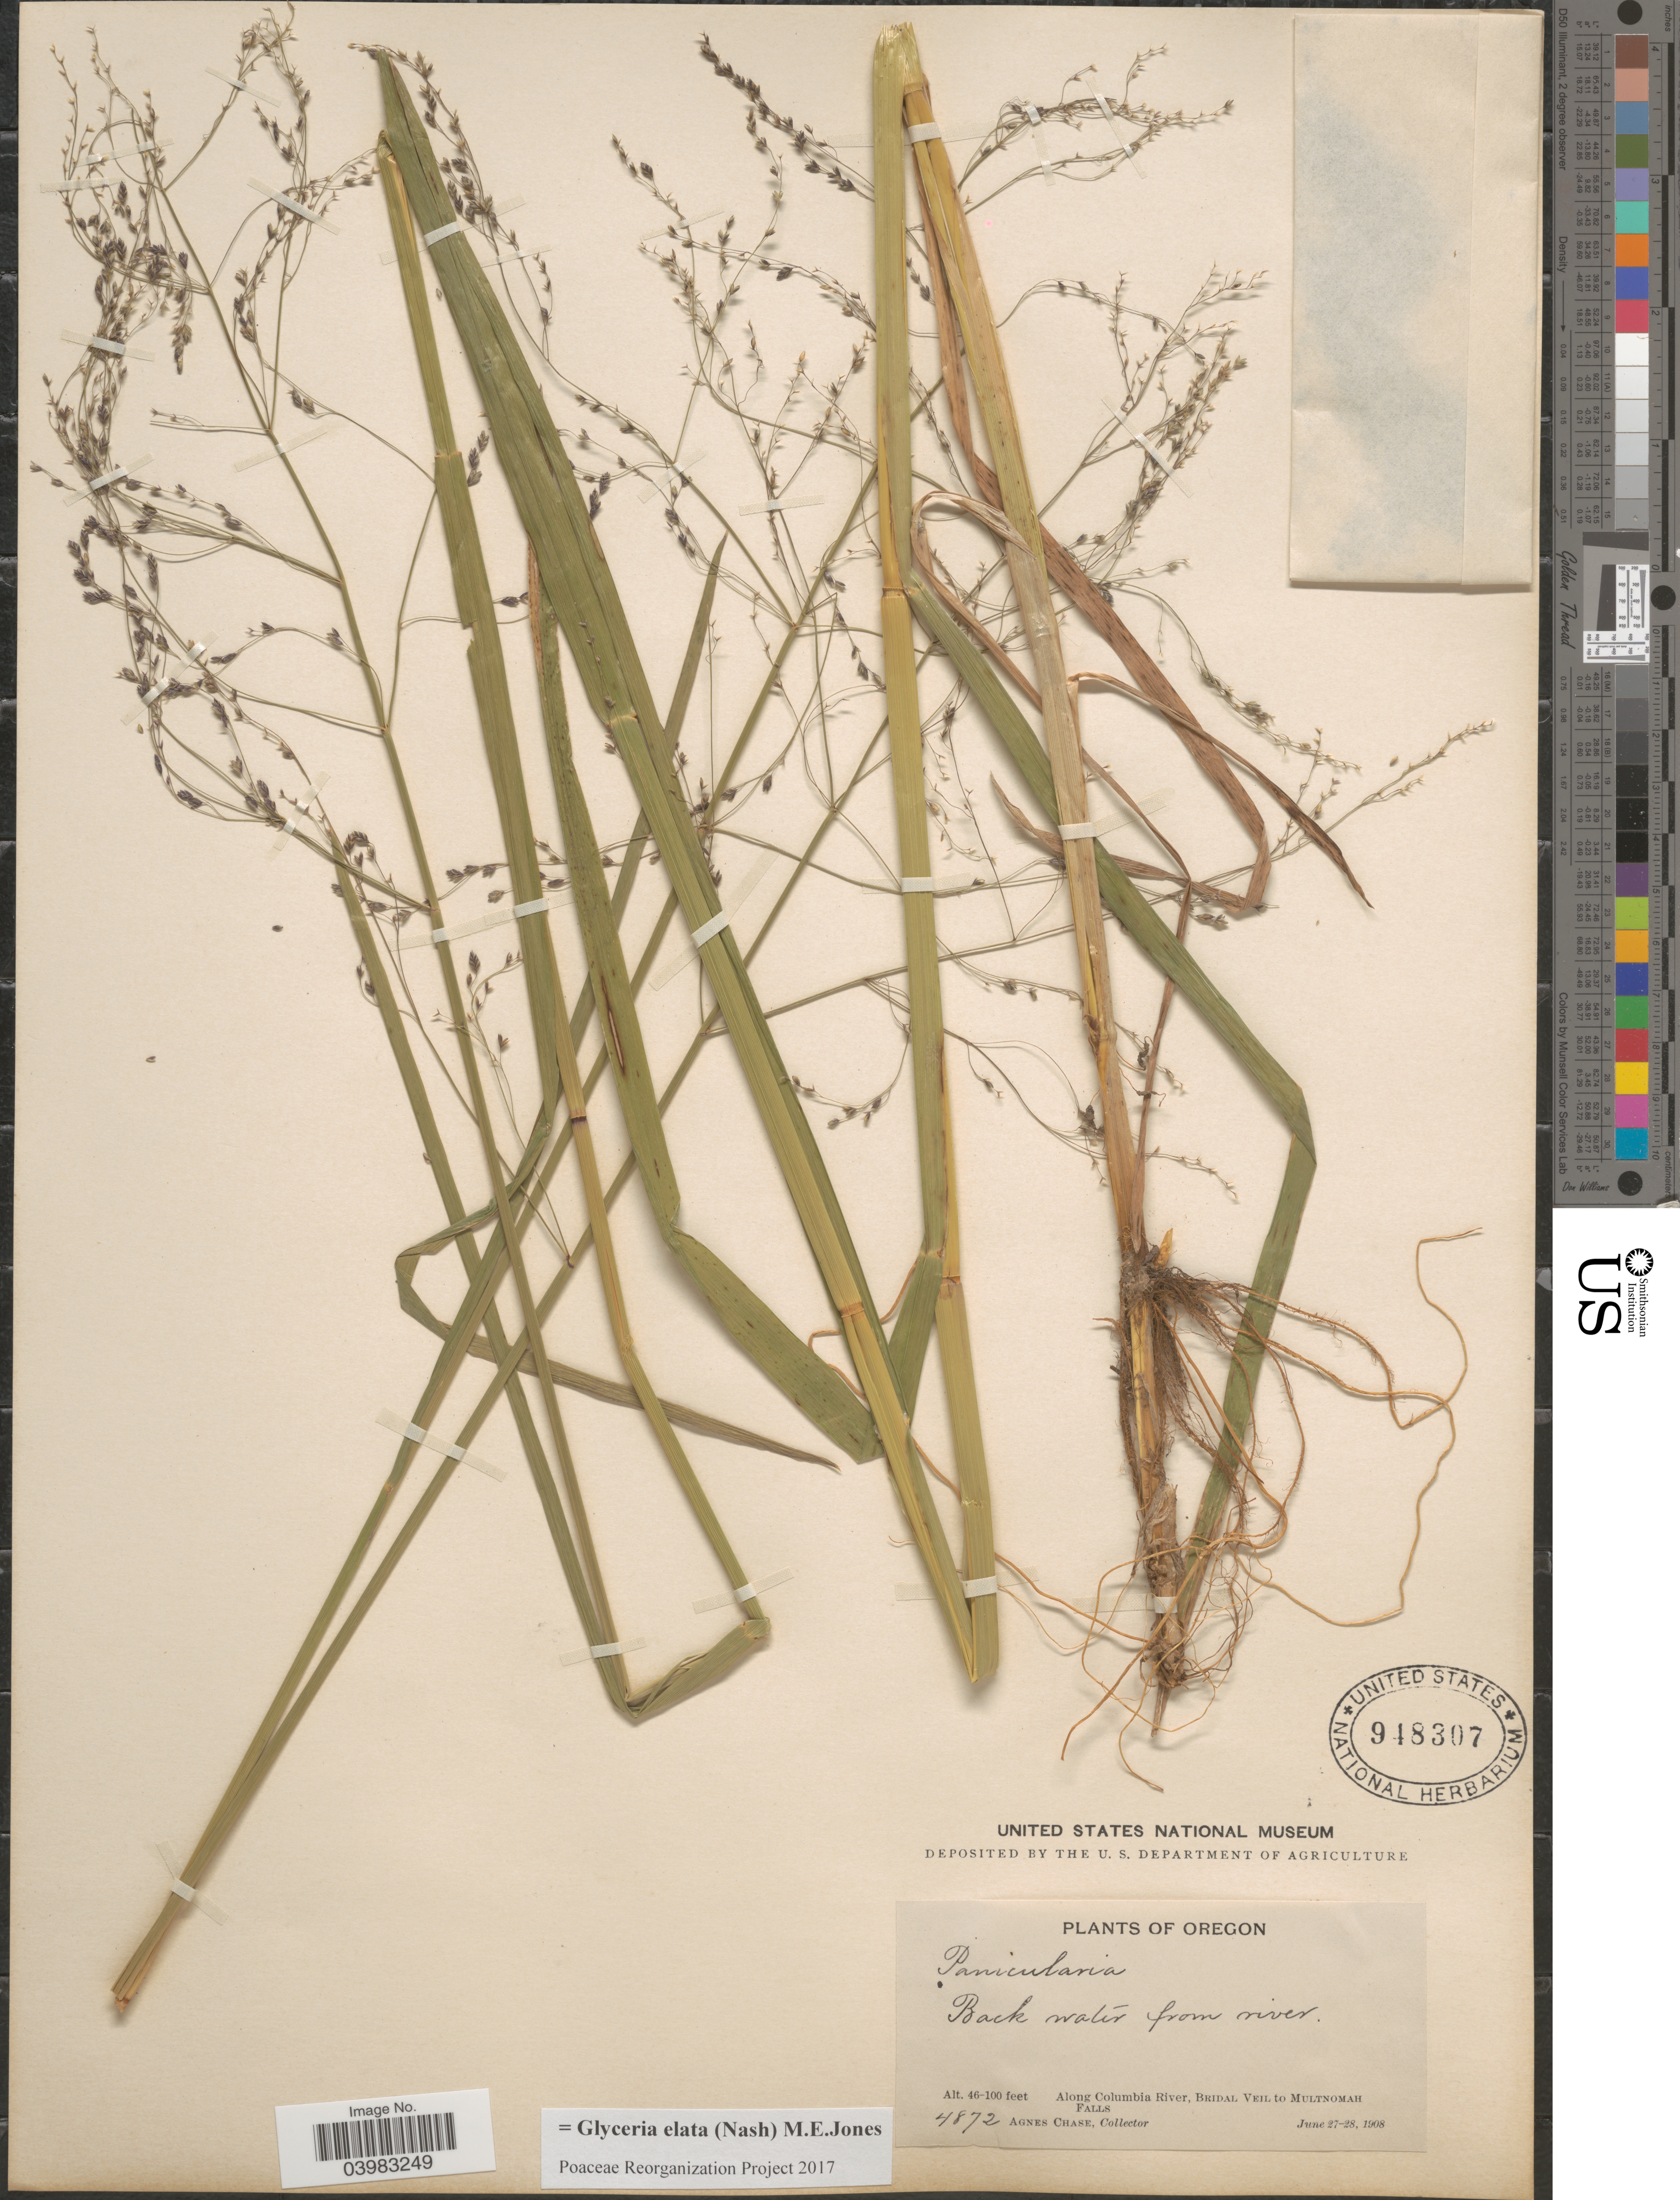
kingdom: Plantae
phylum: Tracheophyta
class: Liliopsida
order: Poales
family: Poaceae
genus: Glyceria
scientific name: Glyceria elata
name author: (Nash) M.E. Jones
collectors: A. Chase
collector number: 4872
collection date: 1908-06-27/1908-06-28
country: United States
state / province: Oregon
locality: Back water from river. Along Columbia River, Bridal Veil to Multnomah Falls.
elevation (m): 14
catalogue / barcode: US 948307